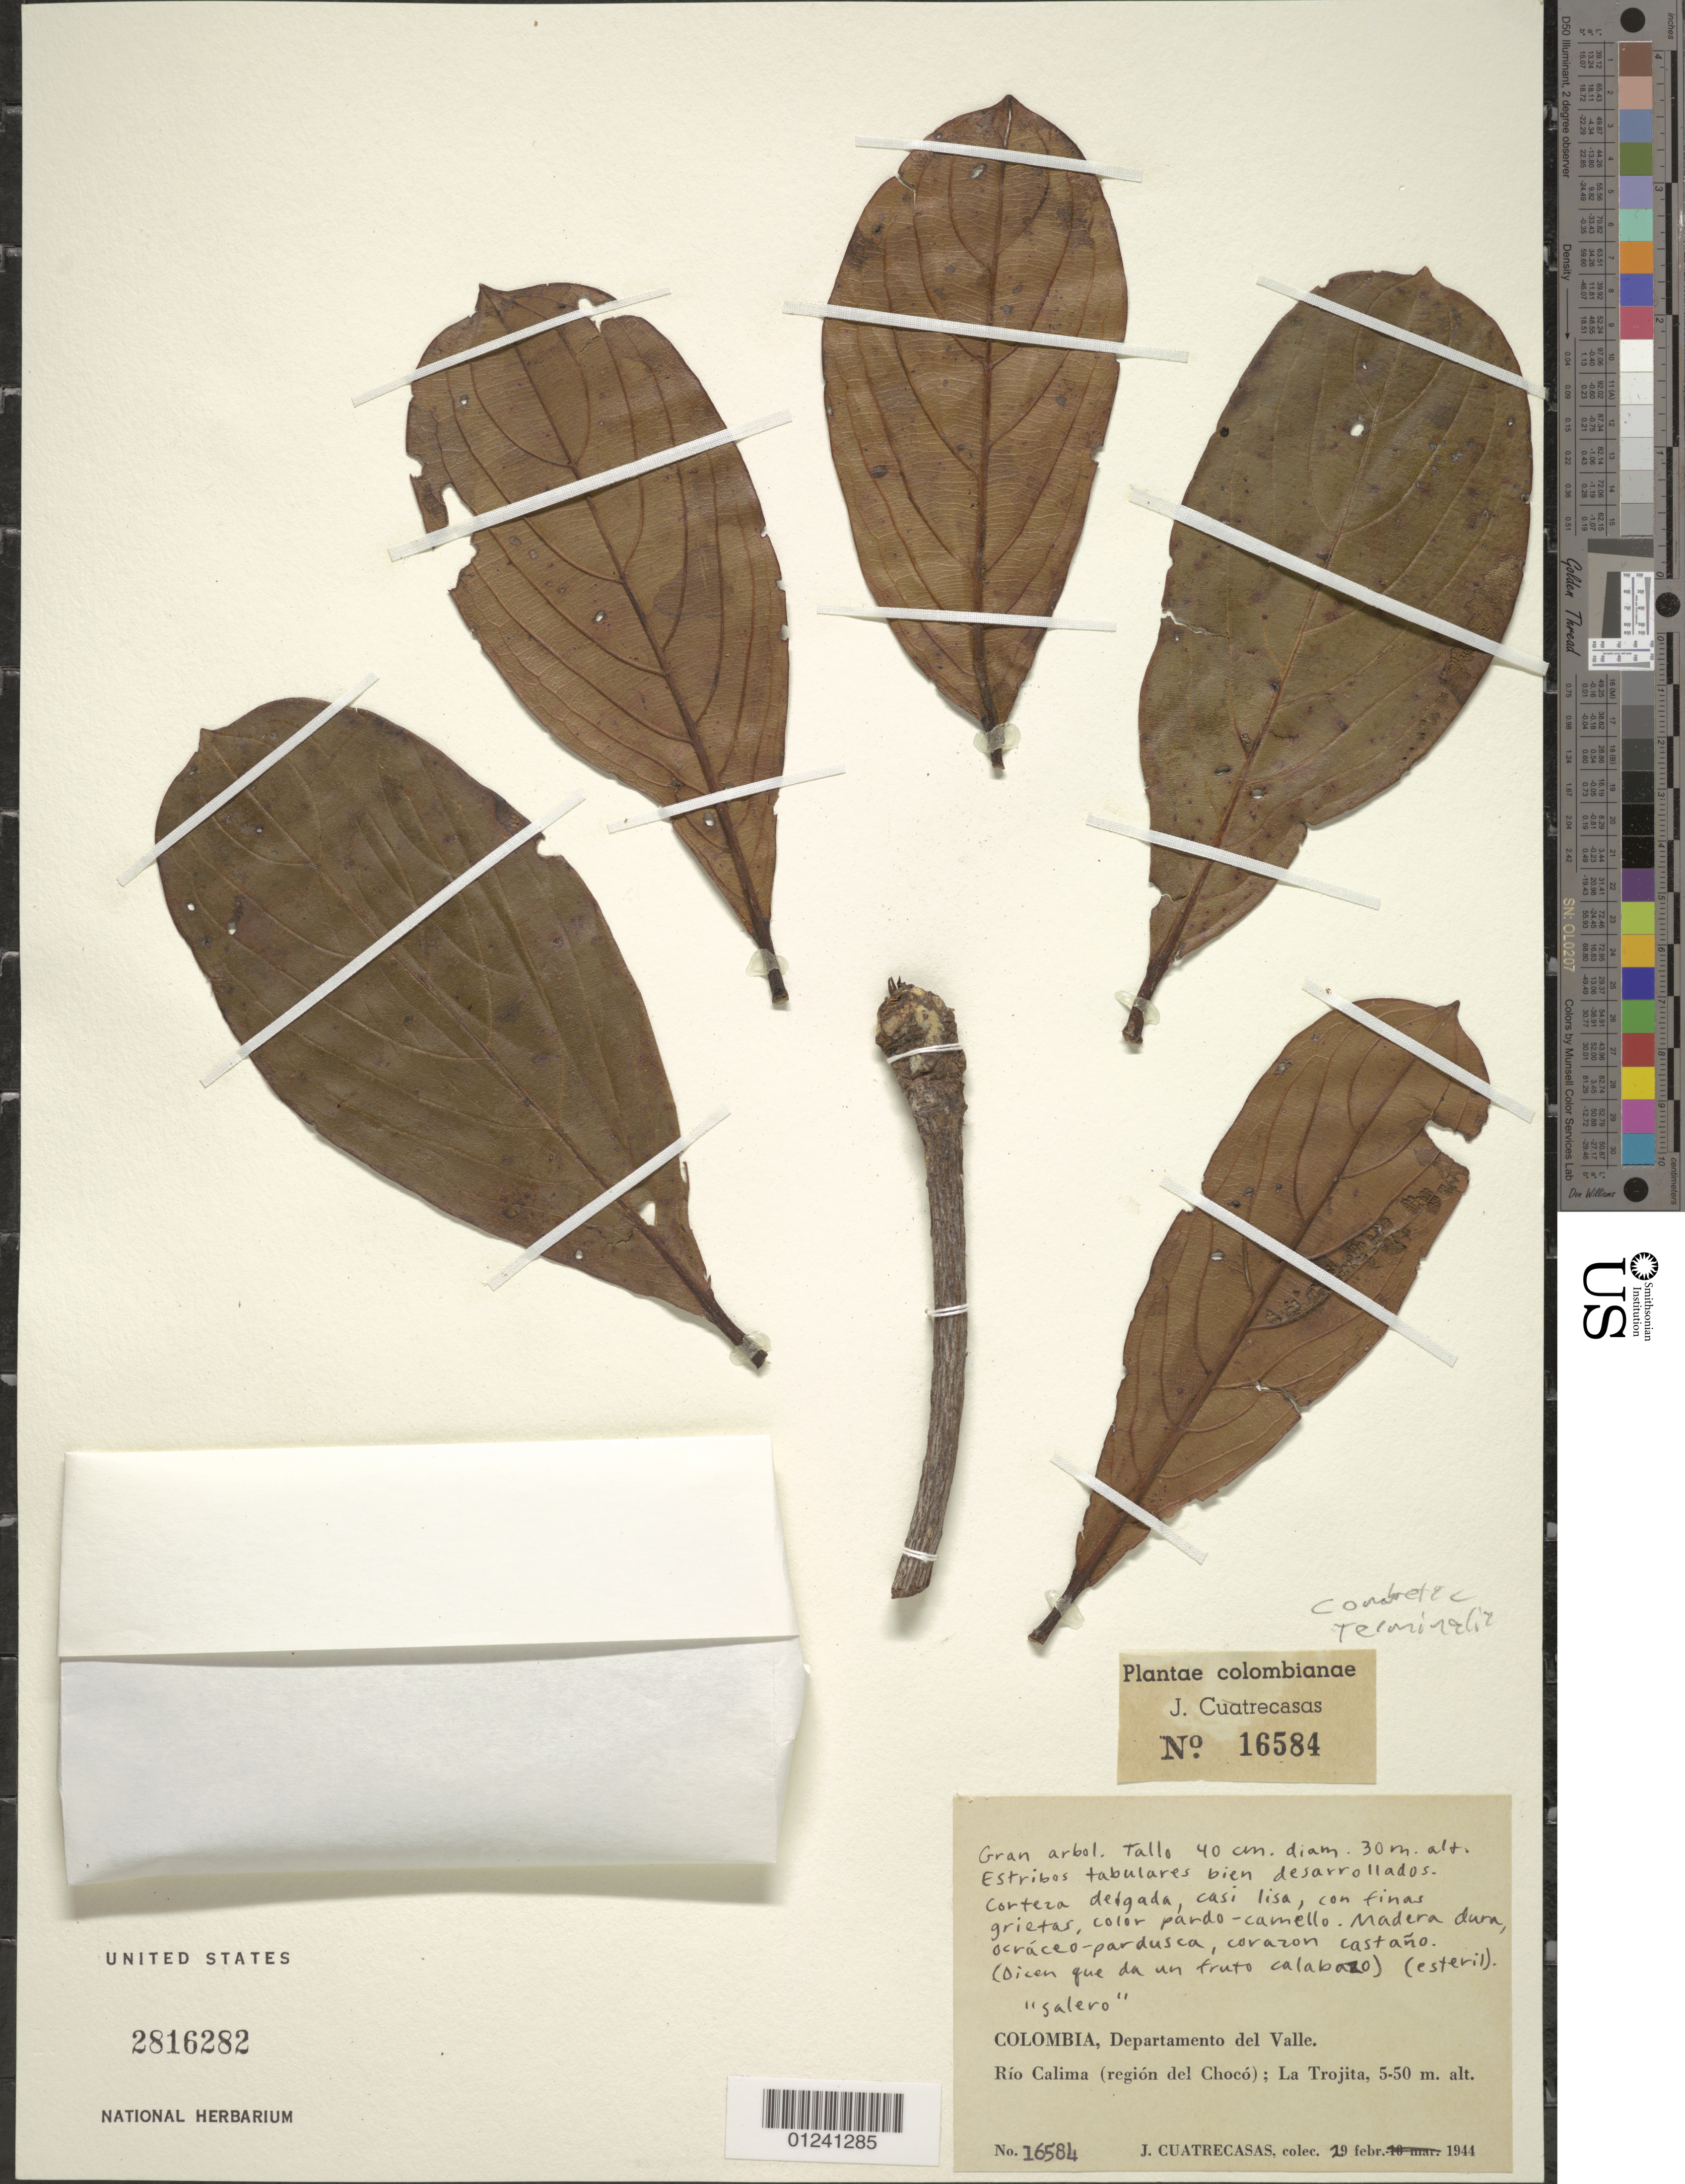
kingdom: Plantae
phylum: Tracheophyta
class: Magnoliopsida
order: Myrtales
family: Combretaceae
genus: Terminalia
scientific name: Terminalia sp.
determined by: Liesner, R. L.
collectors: J. Cuatrecasas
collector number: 16584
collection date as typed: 19 Feb 1944 to 10 Mar 1944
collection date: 1944-02-19/1944-03-10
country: Colombia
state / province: Valle del Cauca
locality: Rio Caloma, regio del Choco, La Tojita.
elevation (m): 5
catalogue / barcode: US 2816282